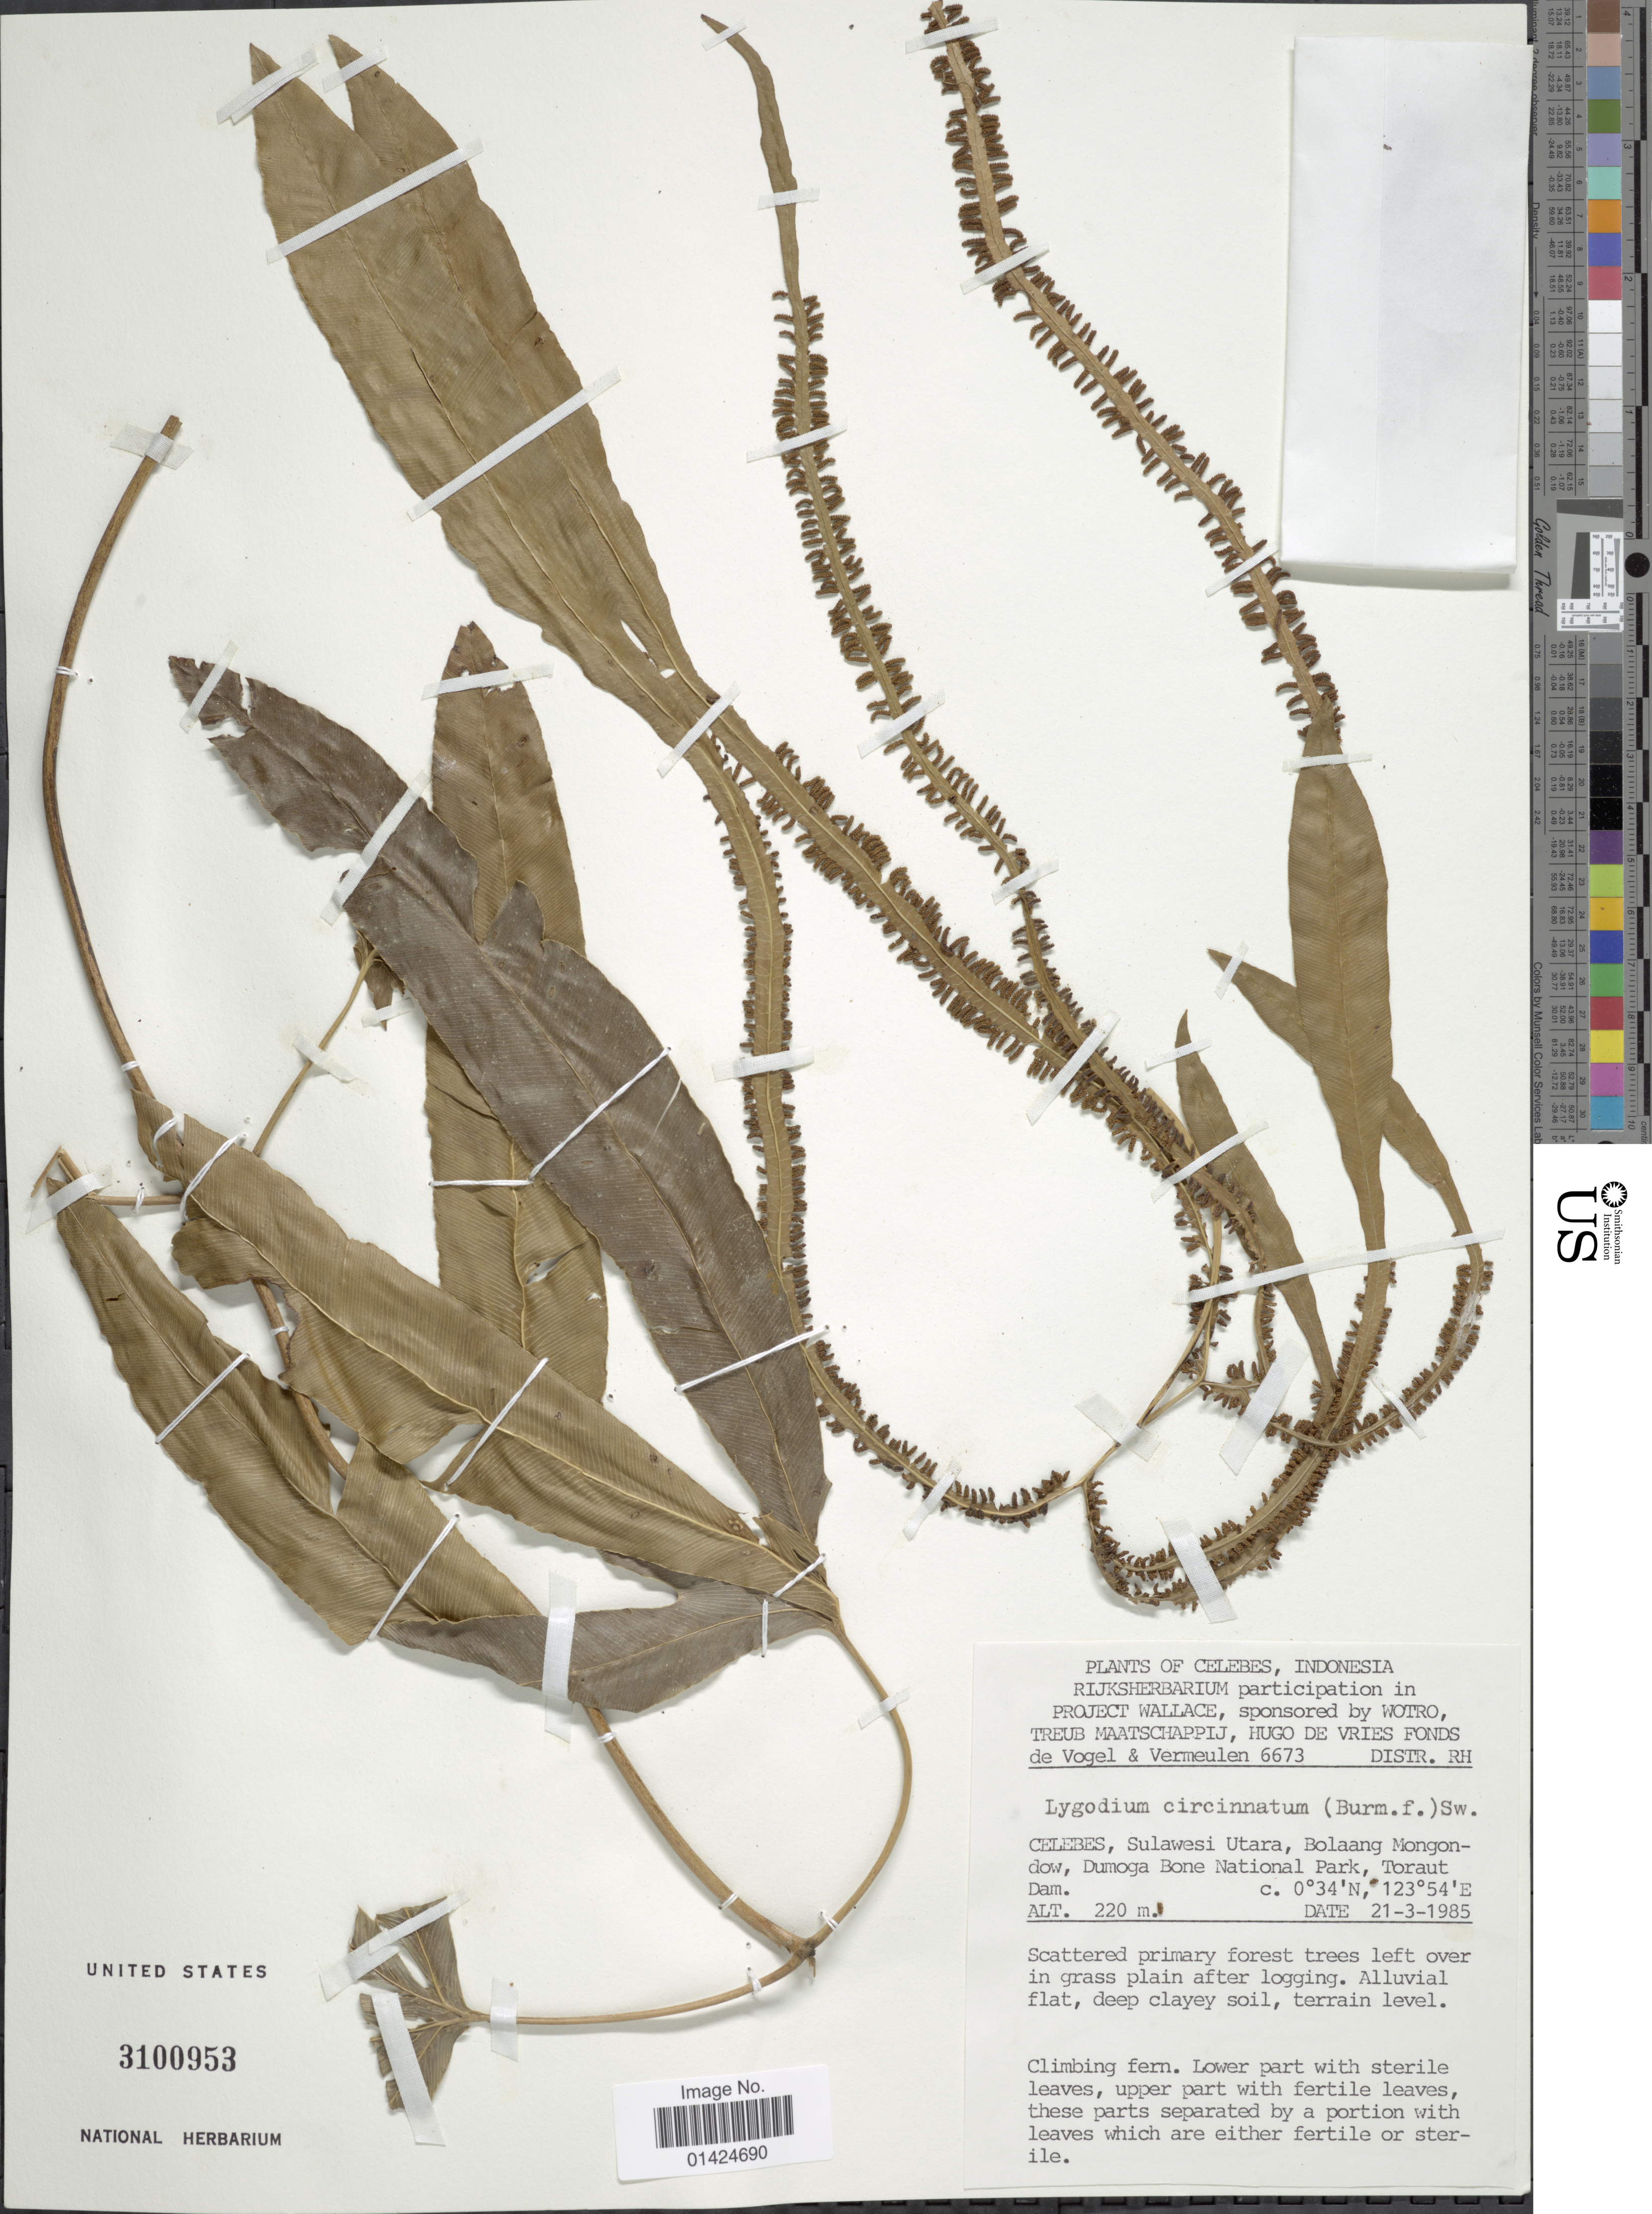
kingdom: Plantae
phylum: Tracheophyta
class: Polypodiopsida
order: Schizaeales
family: Lygodiaceae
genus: Lygodium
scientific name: Lygodium circinnatum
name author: (Burm. f.) Sw.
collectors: d. Vogel & Vermeulen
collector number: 6673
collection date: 1985-03-21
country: Indonesia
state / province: Sulawesi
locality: Celebes, Sulawesi Utara,Bolaang Mongondow, Dumoga Bone National Park, Toraut Dam.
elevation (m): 220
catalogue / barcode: US 3100953